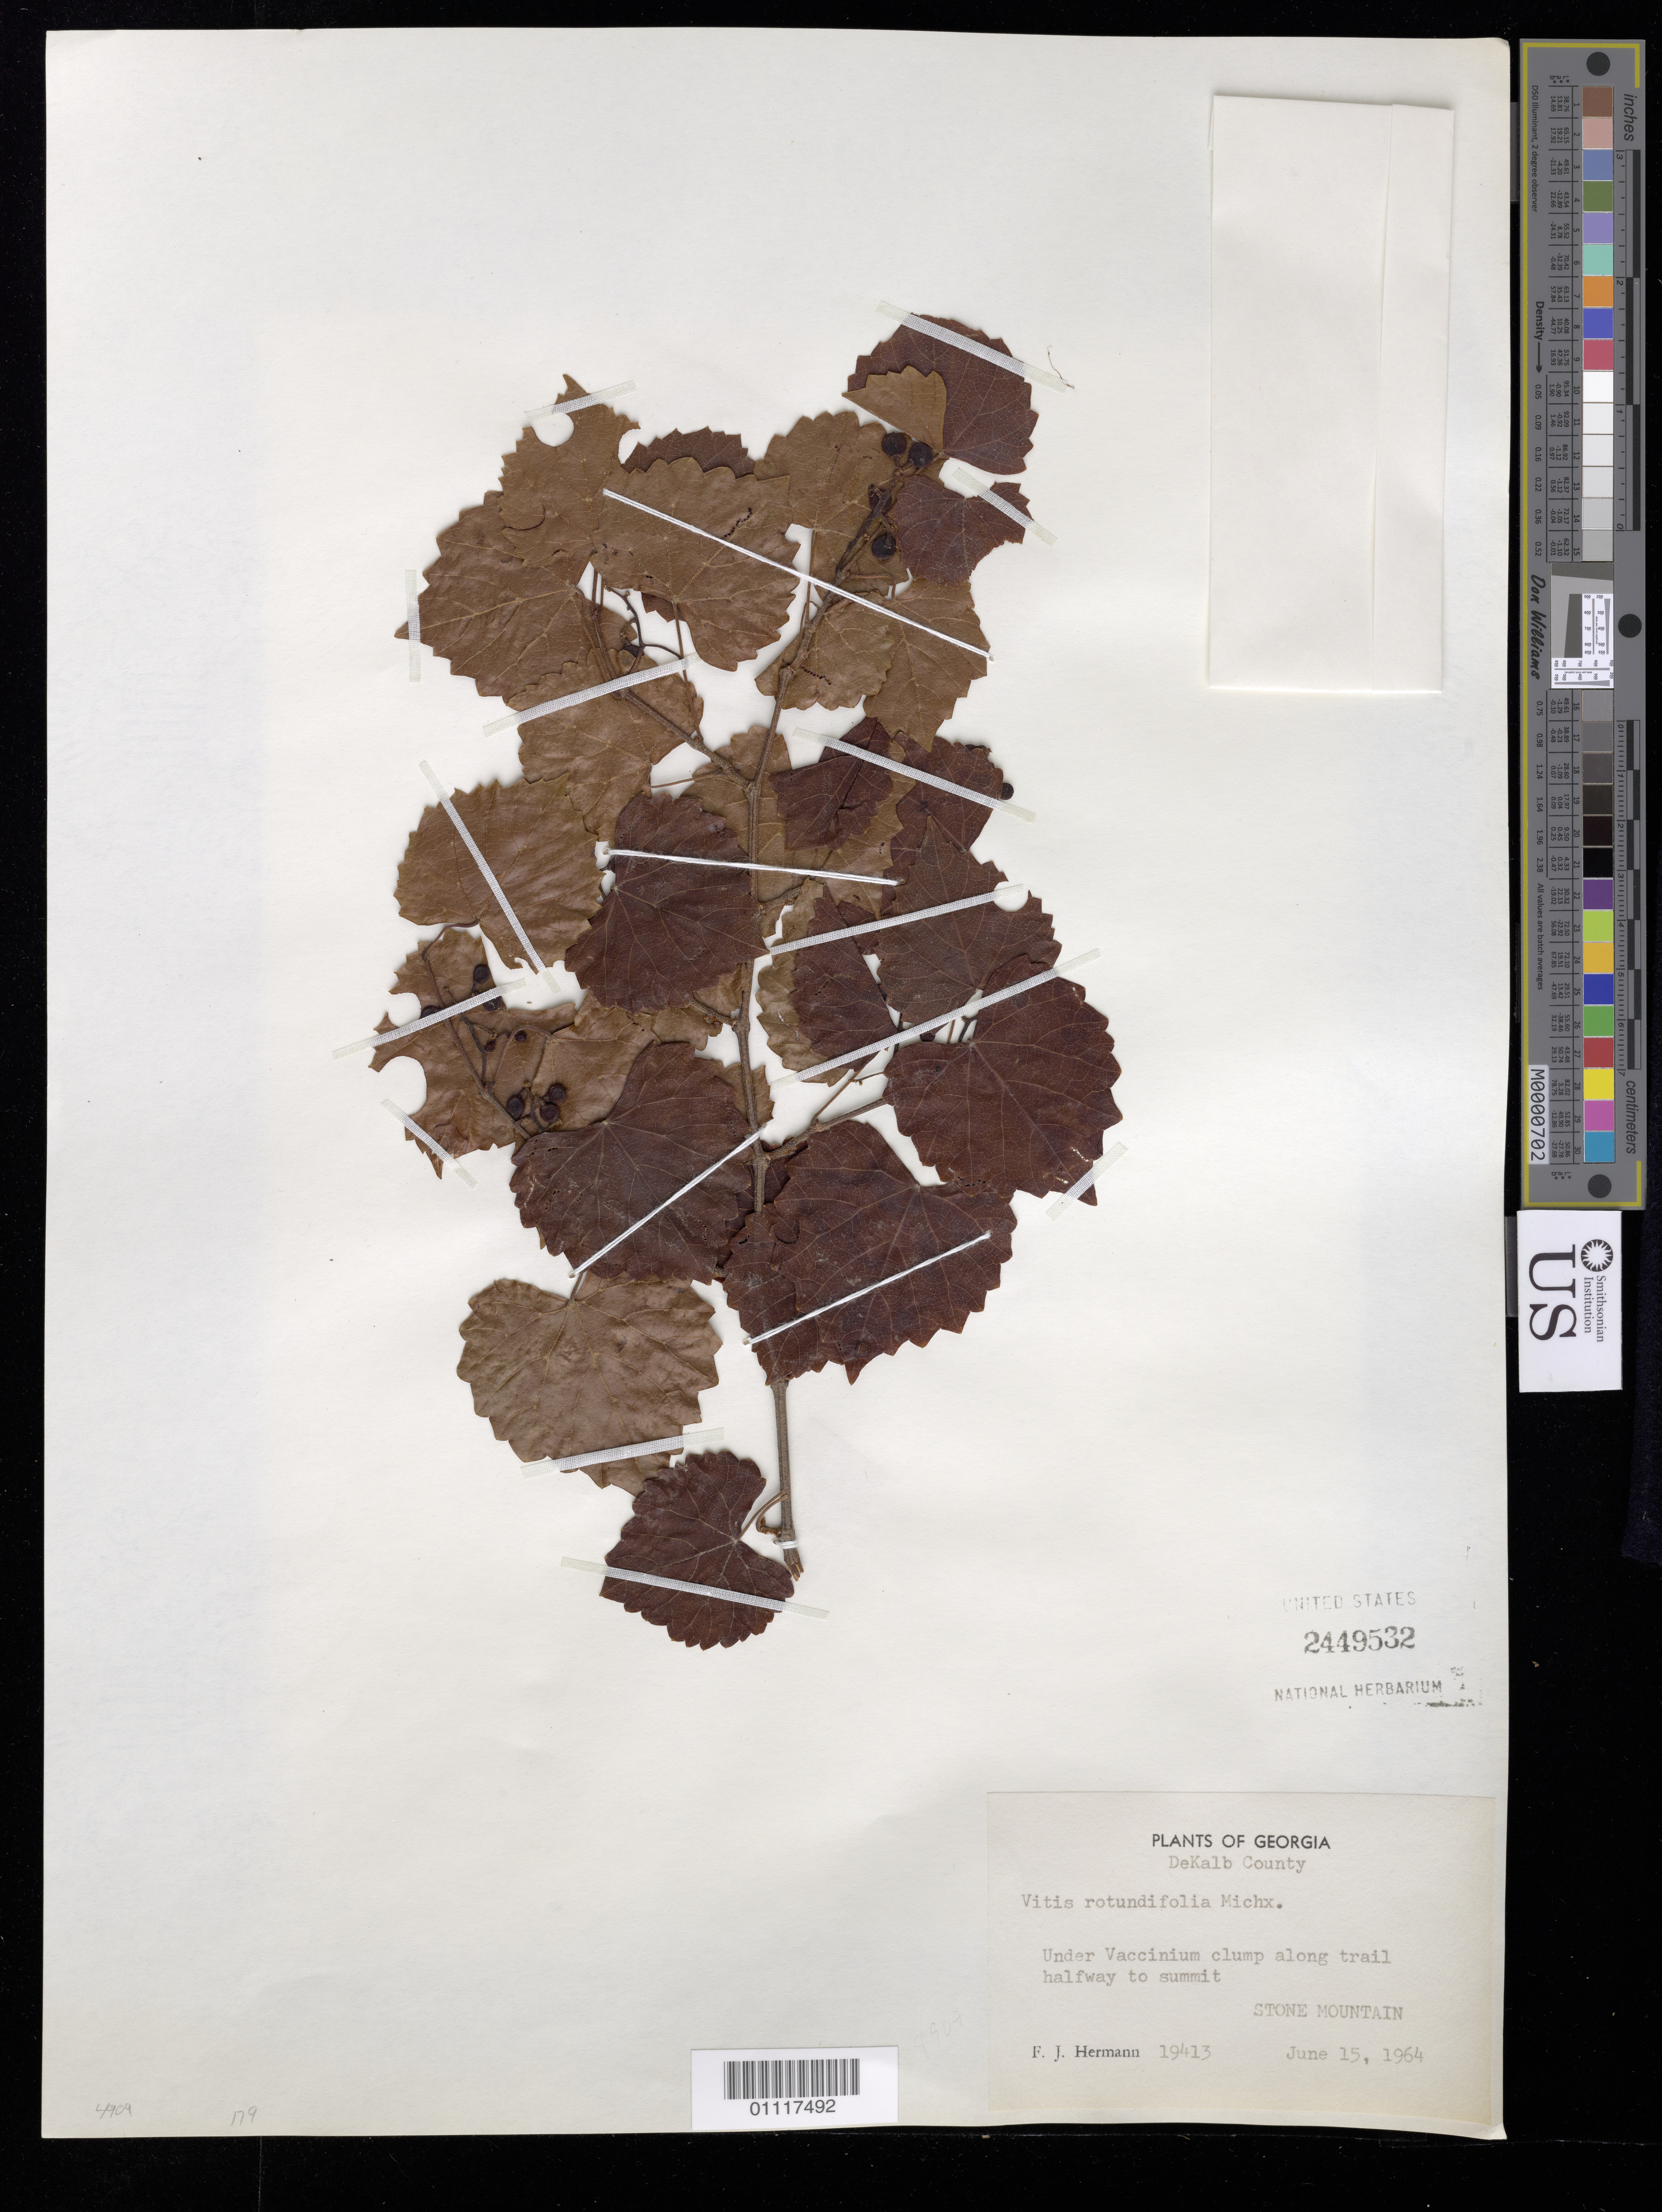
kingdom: Plantae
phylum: Tracheophyta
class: Magnoliopsida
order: Vitales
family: Vitaceae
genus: Vitis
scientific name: Vitis rotundifolia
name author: Michx.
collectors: F. J. Hermann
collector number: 19413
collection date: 1964-06-15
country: United States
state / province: Georgia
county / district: DeKalb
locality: along trail halfway to summit, Stone Mountain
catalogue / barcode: US 2449532